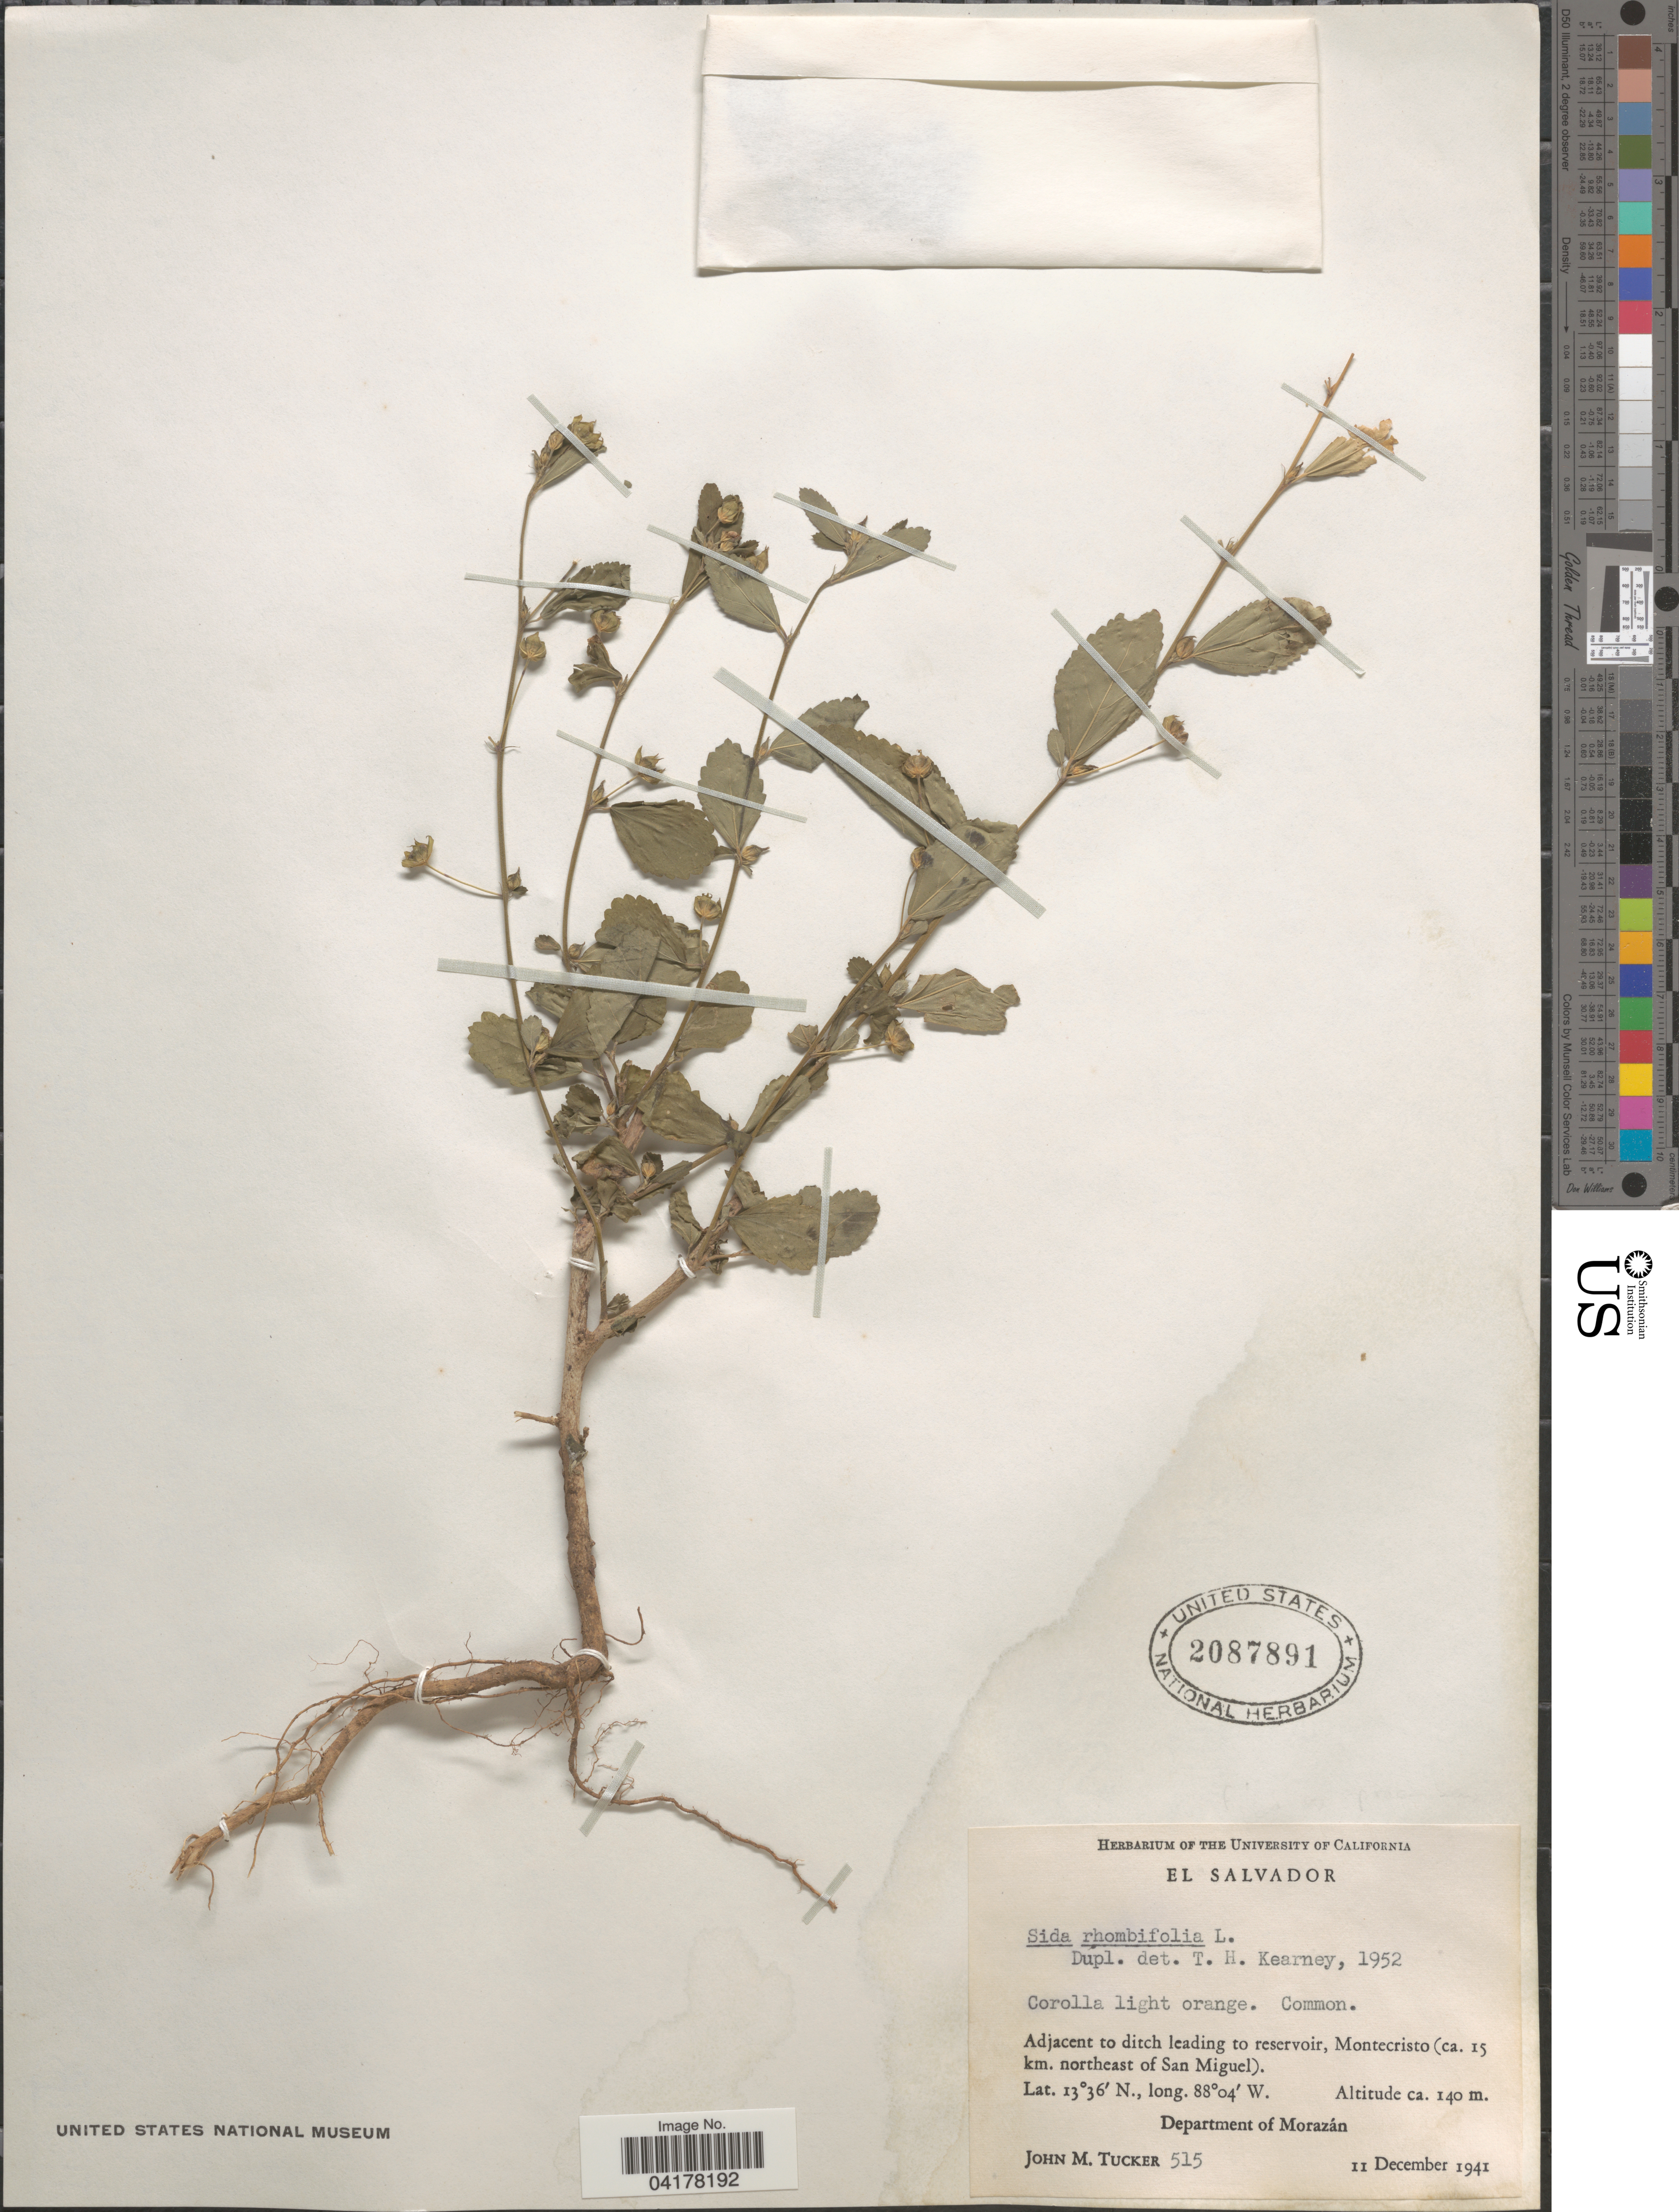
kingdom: Plantae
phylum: Tracheophyta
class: Magnoliopsida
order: Malvales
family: Malvaceae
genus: Sida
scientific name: Sida rhombifolia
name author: L.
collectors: J. M. Tucker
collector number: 515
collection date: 1941-12-11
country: El Salvador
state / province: Morazan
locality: Montecristo (ca. 15 km. northeast of San Miguel). Department of Morazán.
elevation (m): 140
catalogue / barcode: US 2087891